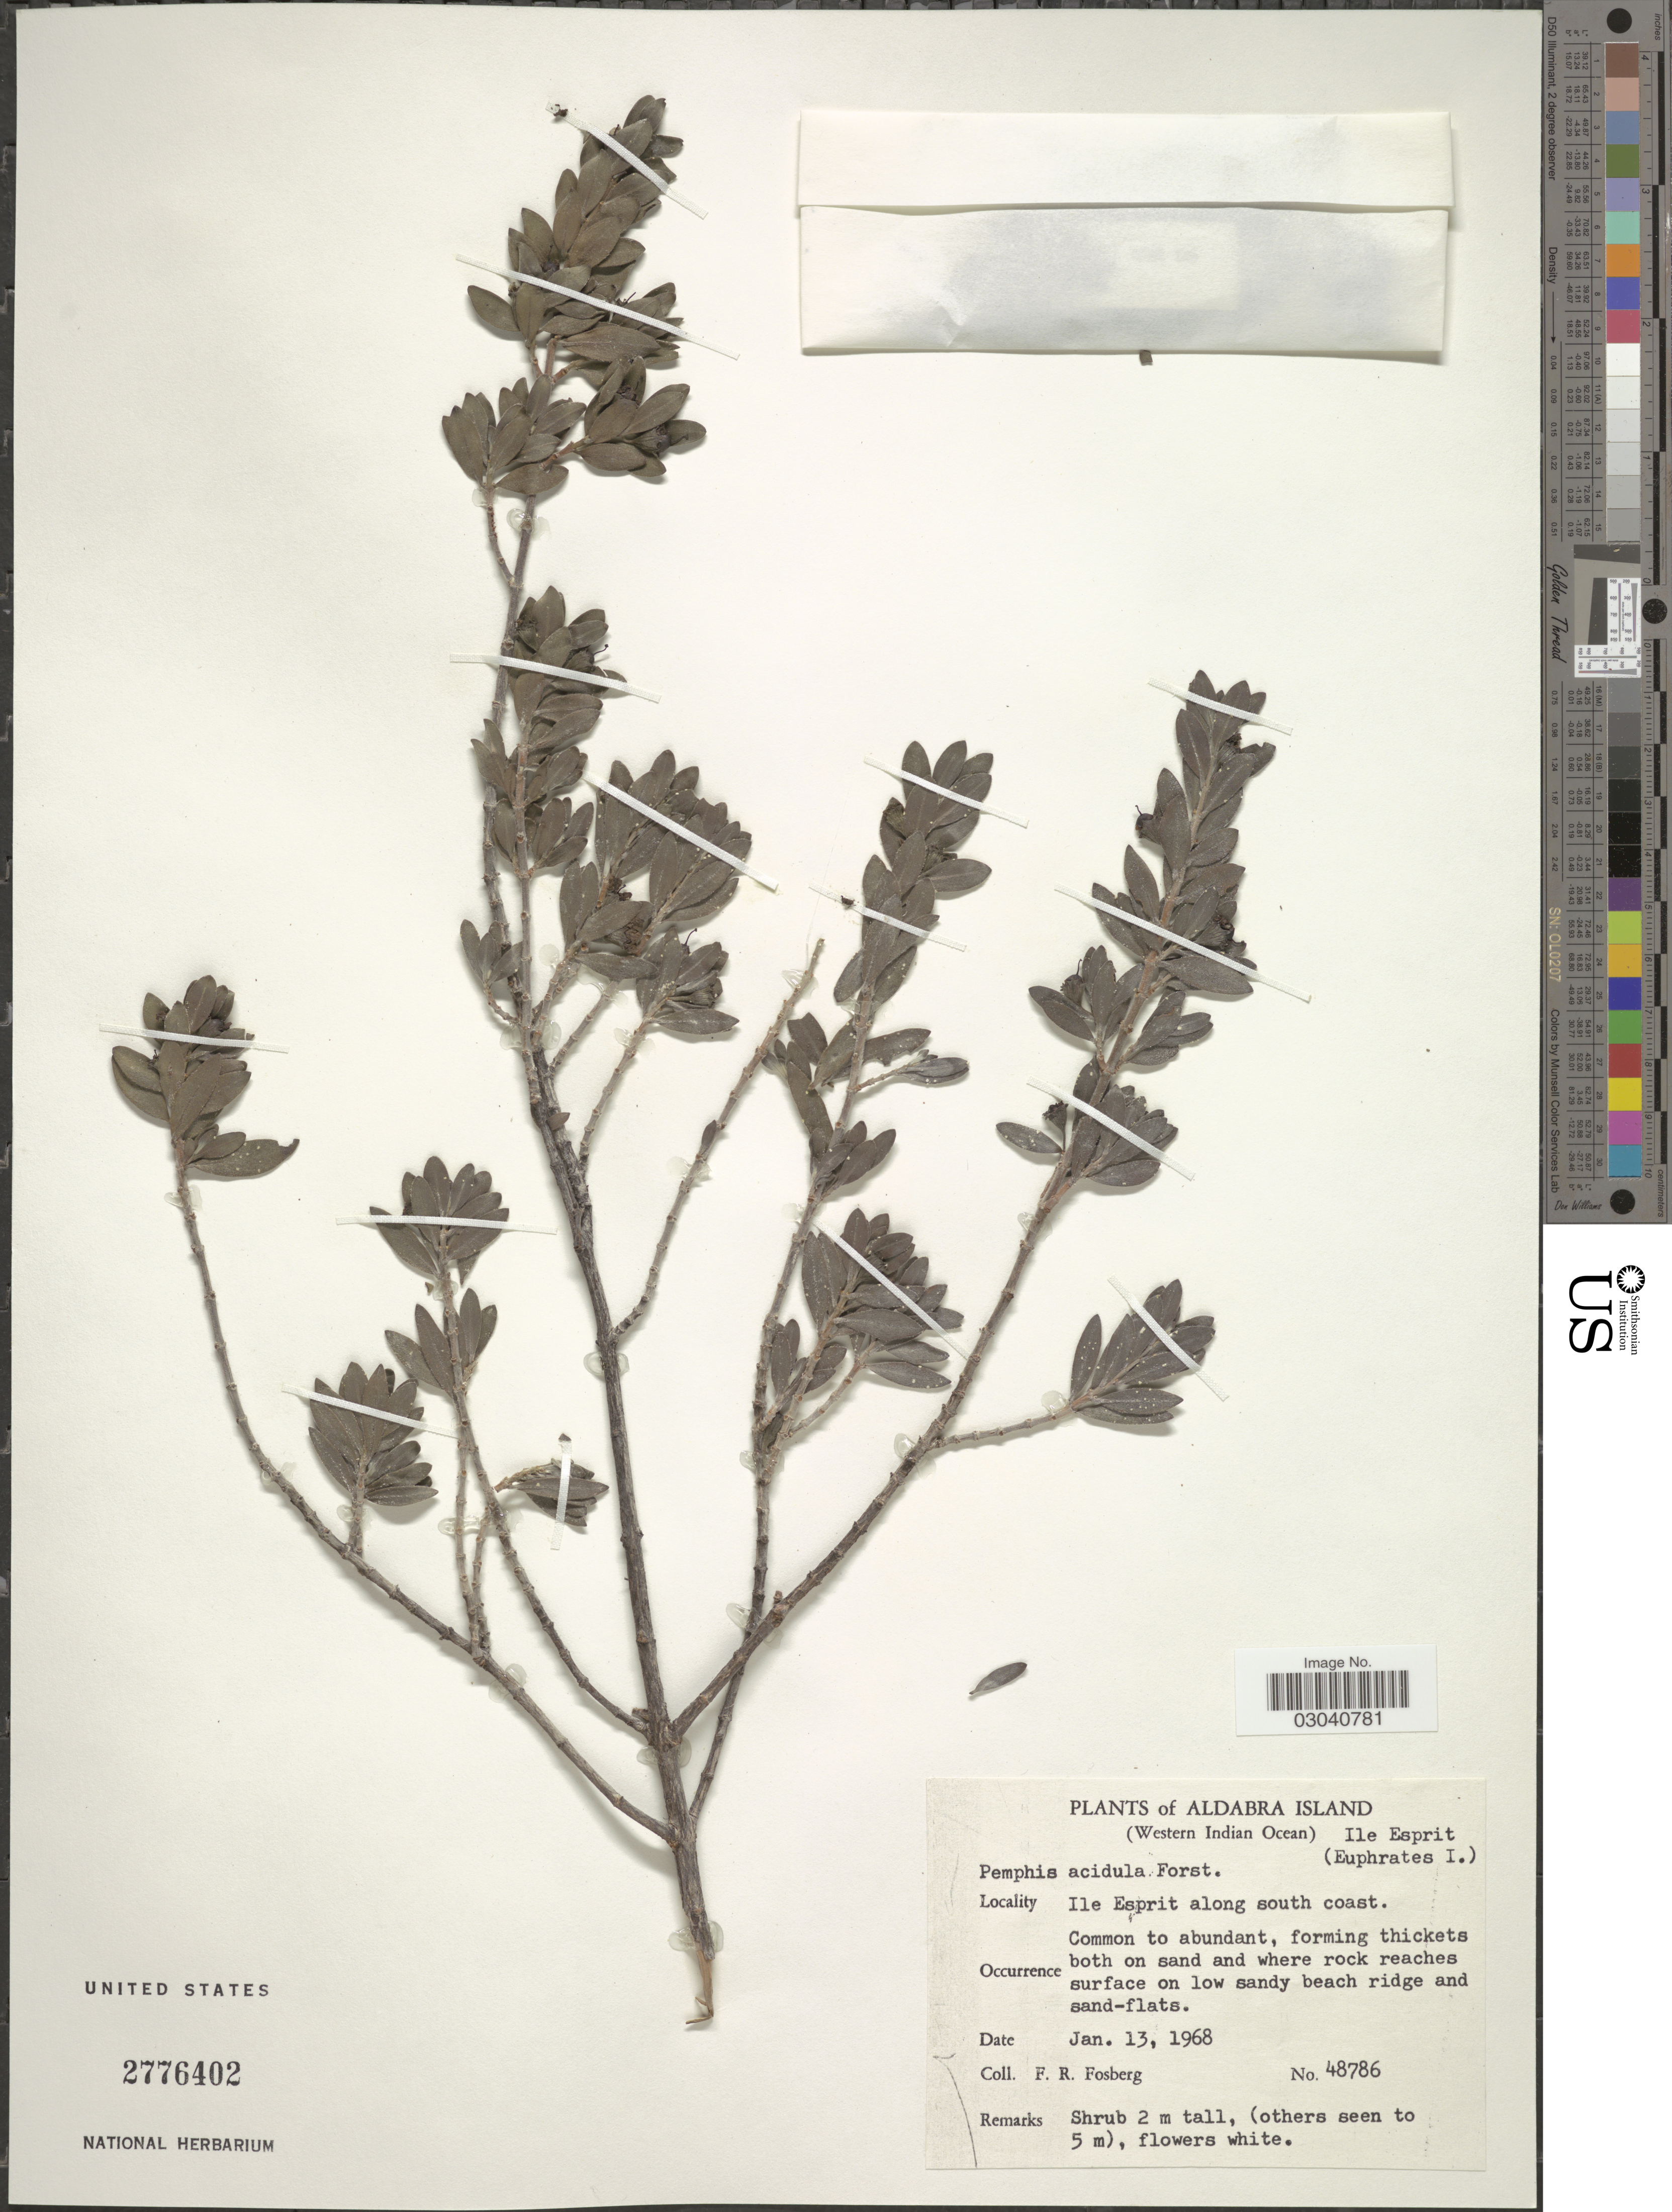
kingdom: Plantae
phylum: Tracheophyta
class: Magnoliopsida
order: Myrtales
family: Lythraceae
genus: Pemphis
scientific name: Pemphis acidula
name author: J.R. Forst. & G. Forst.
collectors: F. R. Fosberg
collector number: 48786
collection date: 1968-01-13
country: Seychelles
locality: Aldabra Island (Western Indian Ocean) Ile Esprit (Euphrates I.). Ile Esprit along south coast.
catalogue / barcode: US 2776402